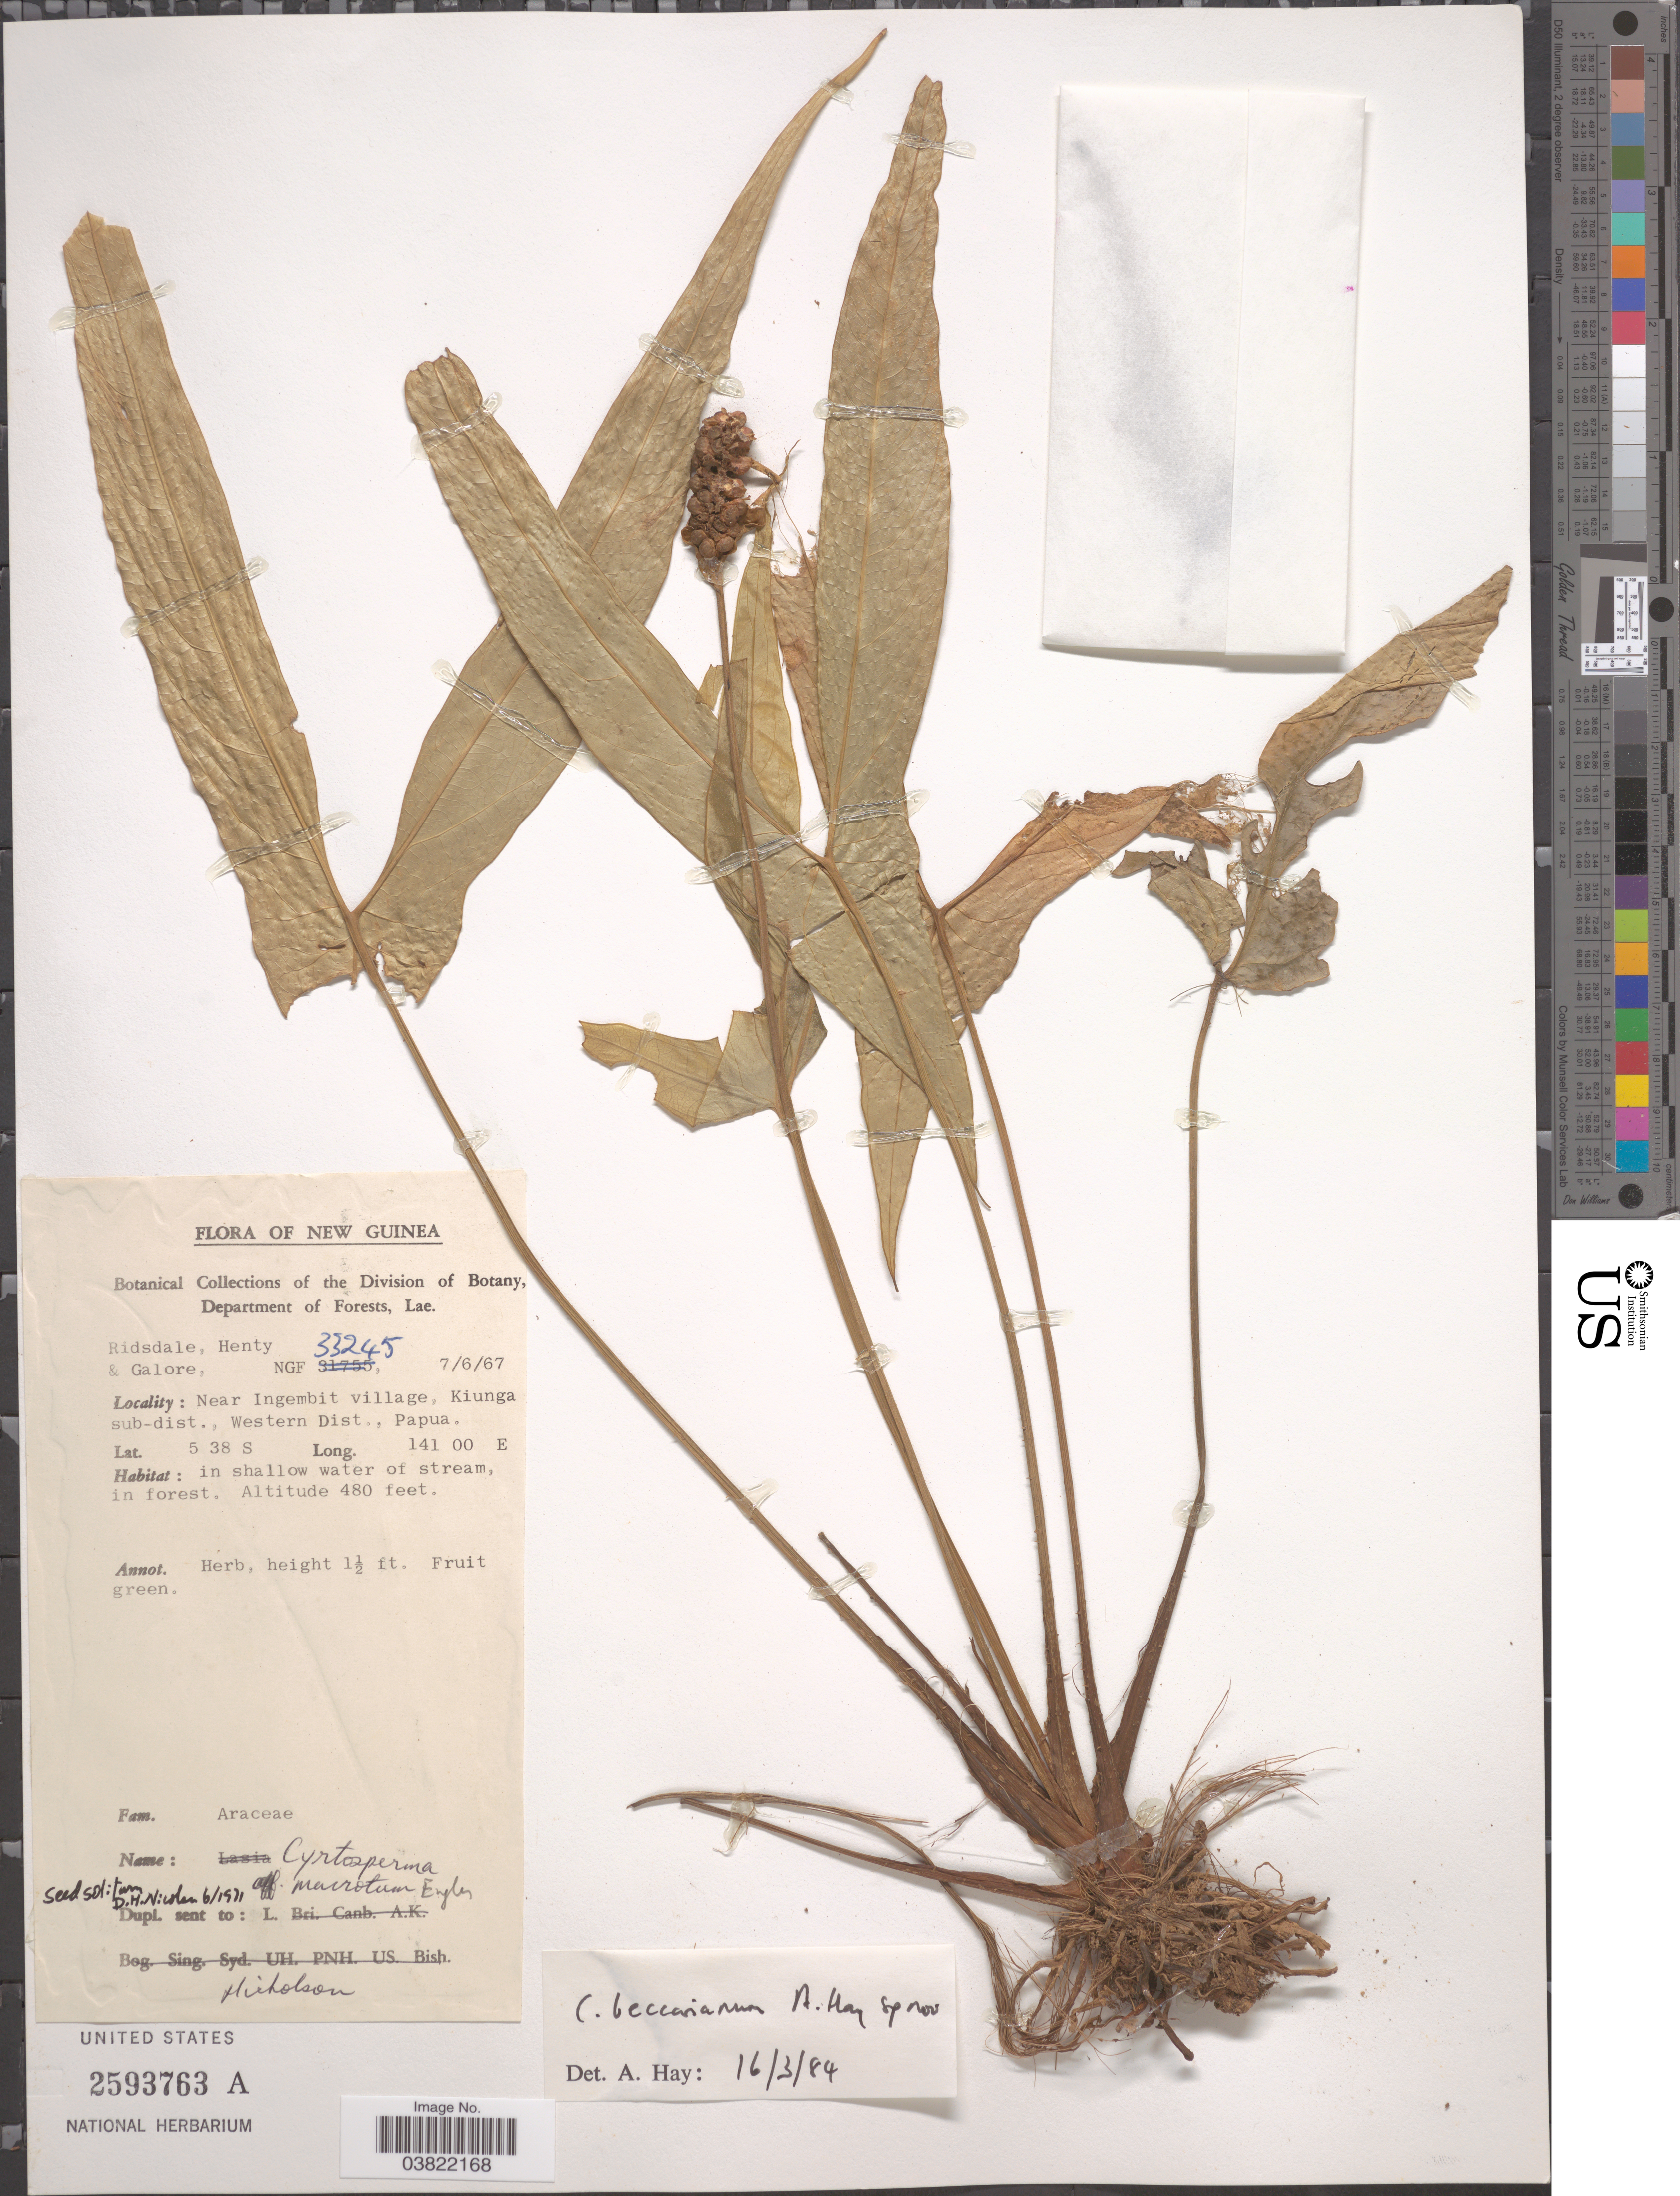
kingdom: Plantae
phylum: Tracheophyta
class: Liliopsida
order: Alismatales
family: Araceae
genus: Cyrtosperma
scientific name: Cyrtosperma beccarianum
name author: A. Hay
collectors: C. E. Ridsdale, -. Henty & -. Galore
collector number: NGF 33245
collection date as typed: Transcribed d/m/y: 7/6/67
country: Papua New Guinea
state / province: Manus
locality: New Guinea. Near Ingembit village, Kiunga sub-dist., Western Dist., Papua.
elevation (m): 146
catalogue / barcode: US 2593763A